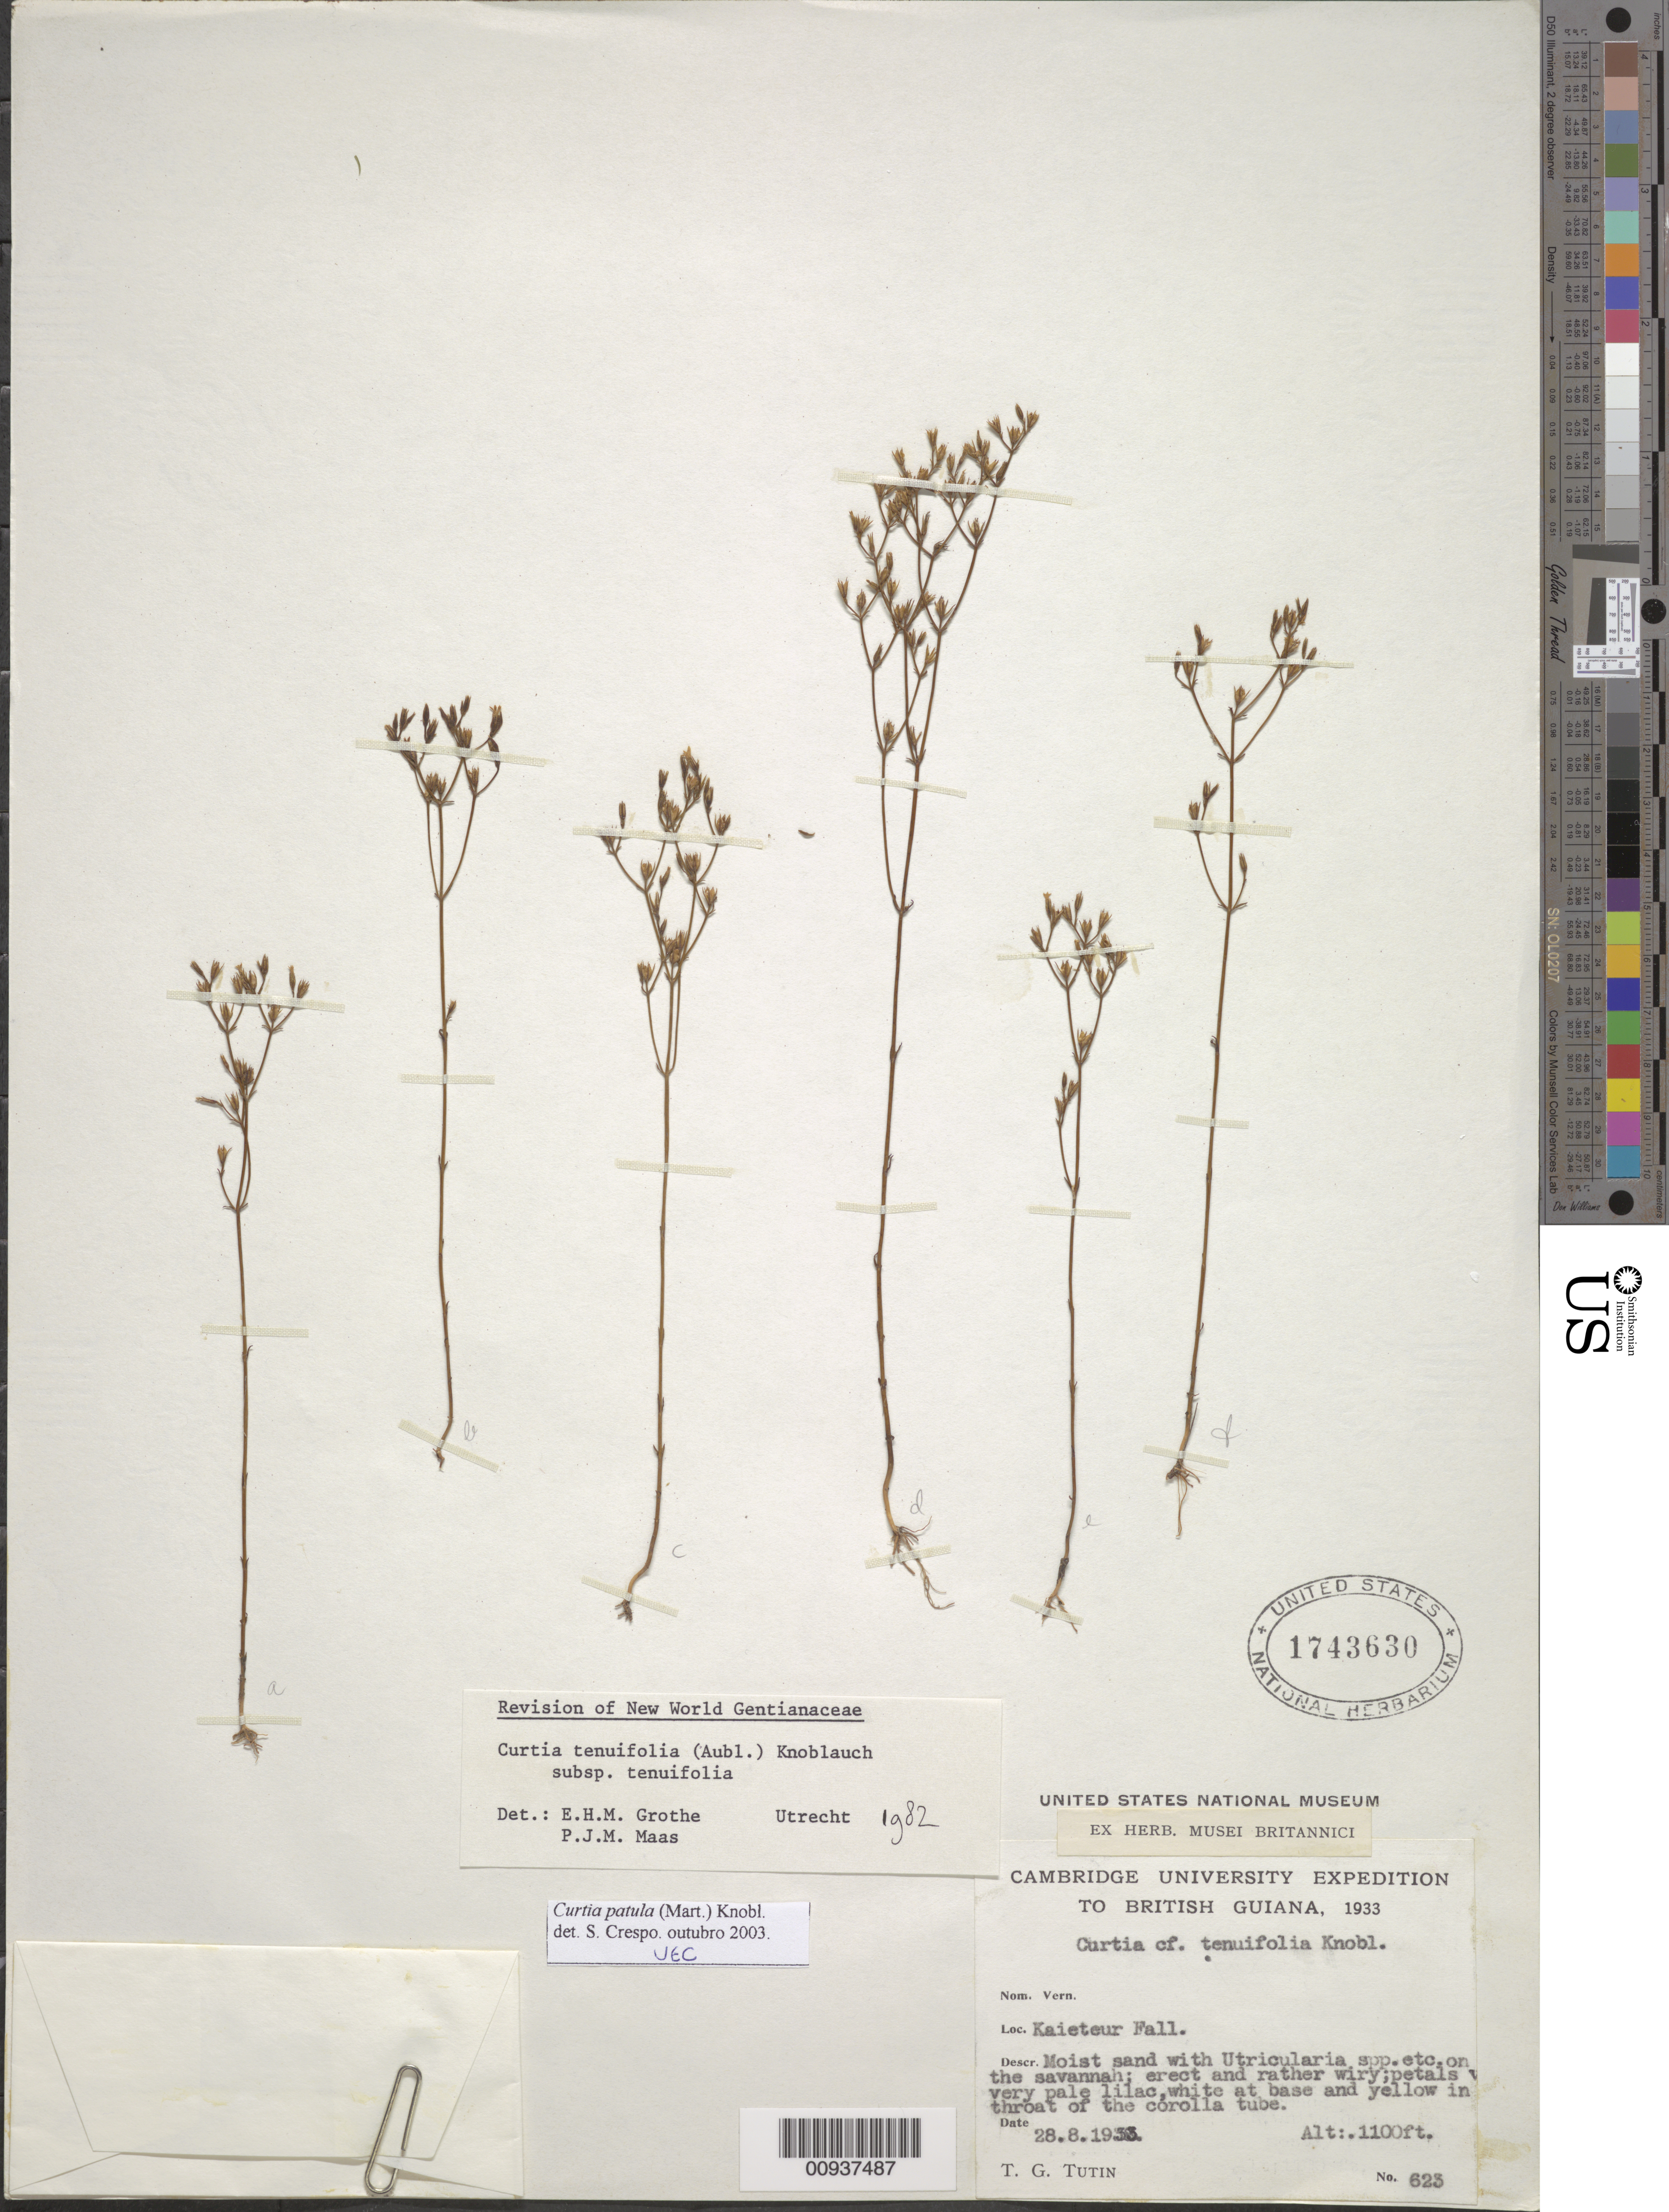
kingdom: Plantae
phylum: Tracheophyta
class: Magnoliopsida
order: Gentianales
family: Gentianaceae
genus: Curtia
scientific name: Curtia patula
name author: (Mart.) Knobl.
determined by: Crespo, Susana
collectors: T. G. Tutin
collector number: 623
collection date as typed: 28-Aug-33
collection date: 1933-08-28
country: Guyana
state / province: Potaro-Siparuni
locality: Kaieteur Falls, Potaro R.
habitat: Moist sand with Utricularia ssp etc on the savanna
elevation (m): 335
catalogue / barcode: US 1743630